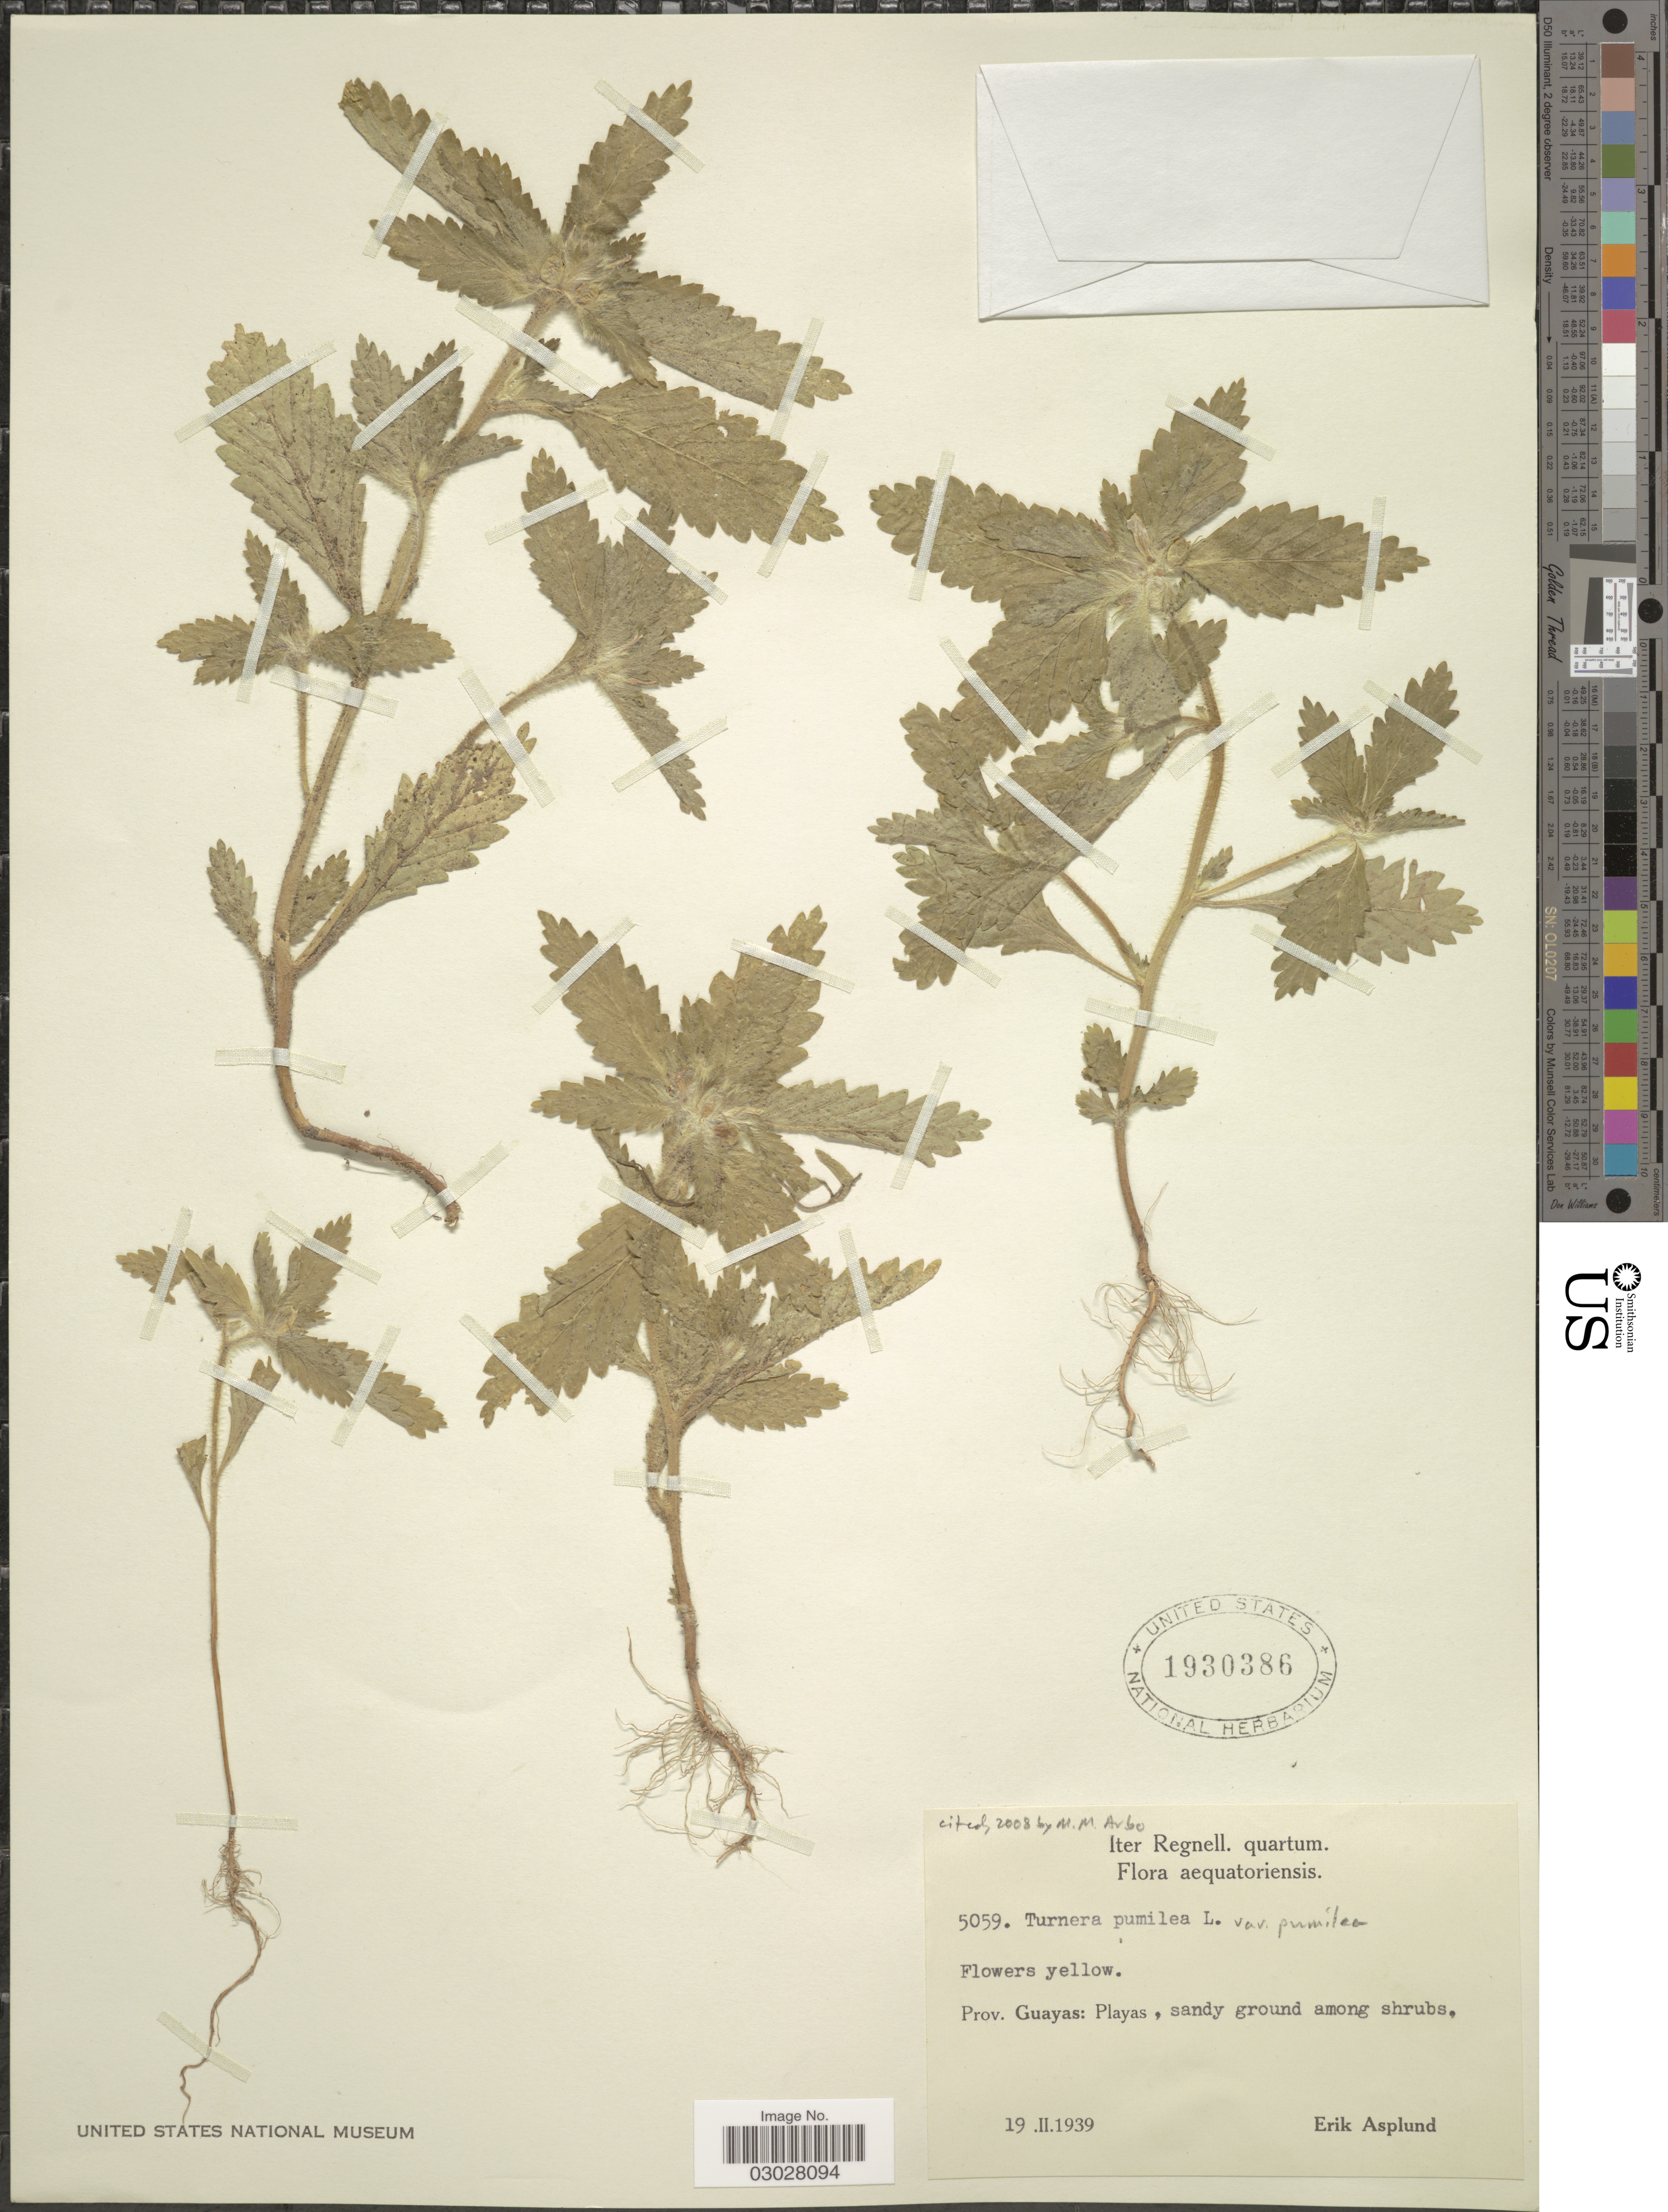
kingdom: Plantae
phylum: Tracheophyta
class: Magnoliopsida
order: Malpighiales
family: Turneraceae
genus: Turnera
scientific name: Turnera pumilea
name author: L.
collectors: E. Asplund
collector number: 5059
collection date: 1939-02-19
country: Ecuador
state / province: Guayas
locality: Prov. Guayas: Playas.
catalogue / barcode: US 1930386